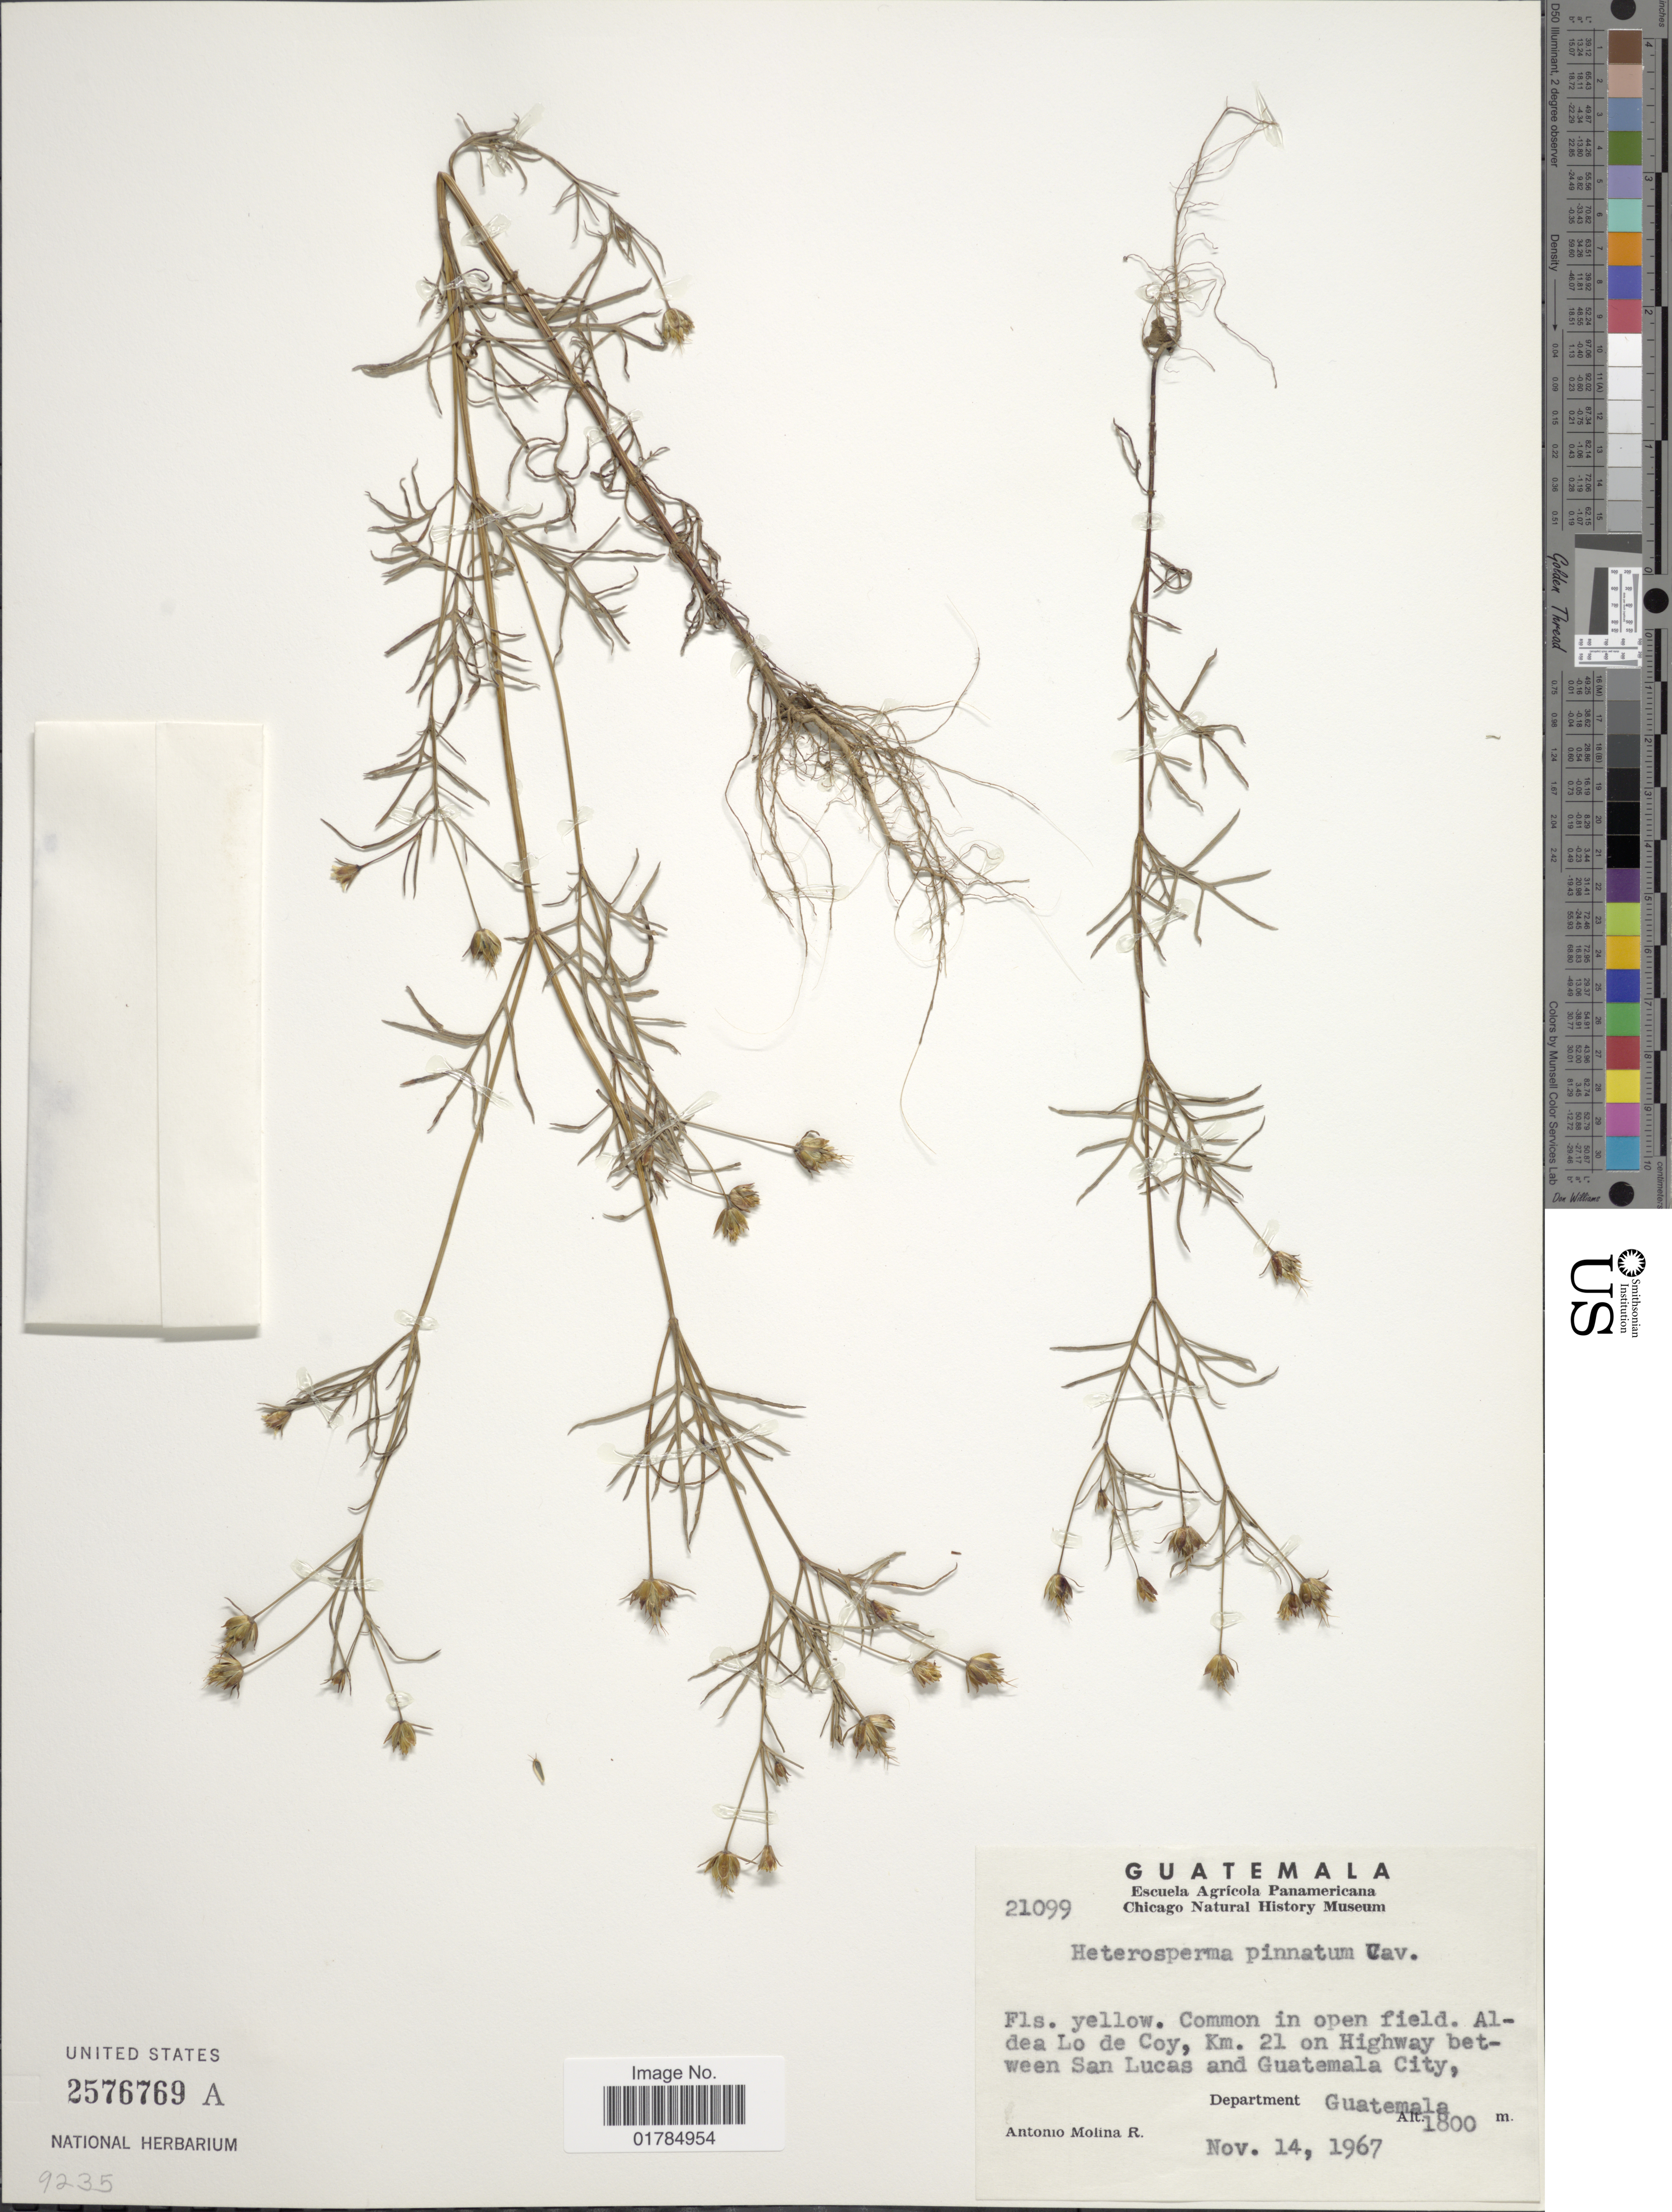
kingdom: Plantae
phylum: Tracheophyta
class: Magnoliopsida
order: Asterales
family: Asteraceae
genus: Heterosperma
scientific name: Heterosperma pinnatum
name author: Cav.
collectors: A. Molina R.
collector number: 21099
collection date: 1967-11-14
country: Guatemala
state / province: Guatemala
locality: Aldea Lo de Coy, Km. 21 on Highway between San Lucas and Guatemala City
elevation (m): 1800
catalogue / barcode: US 2576769A